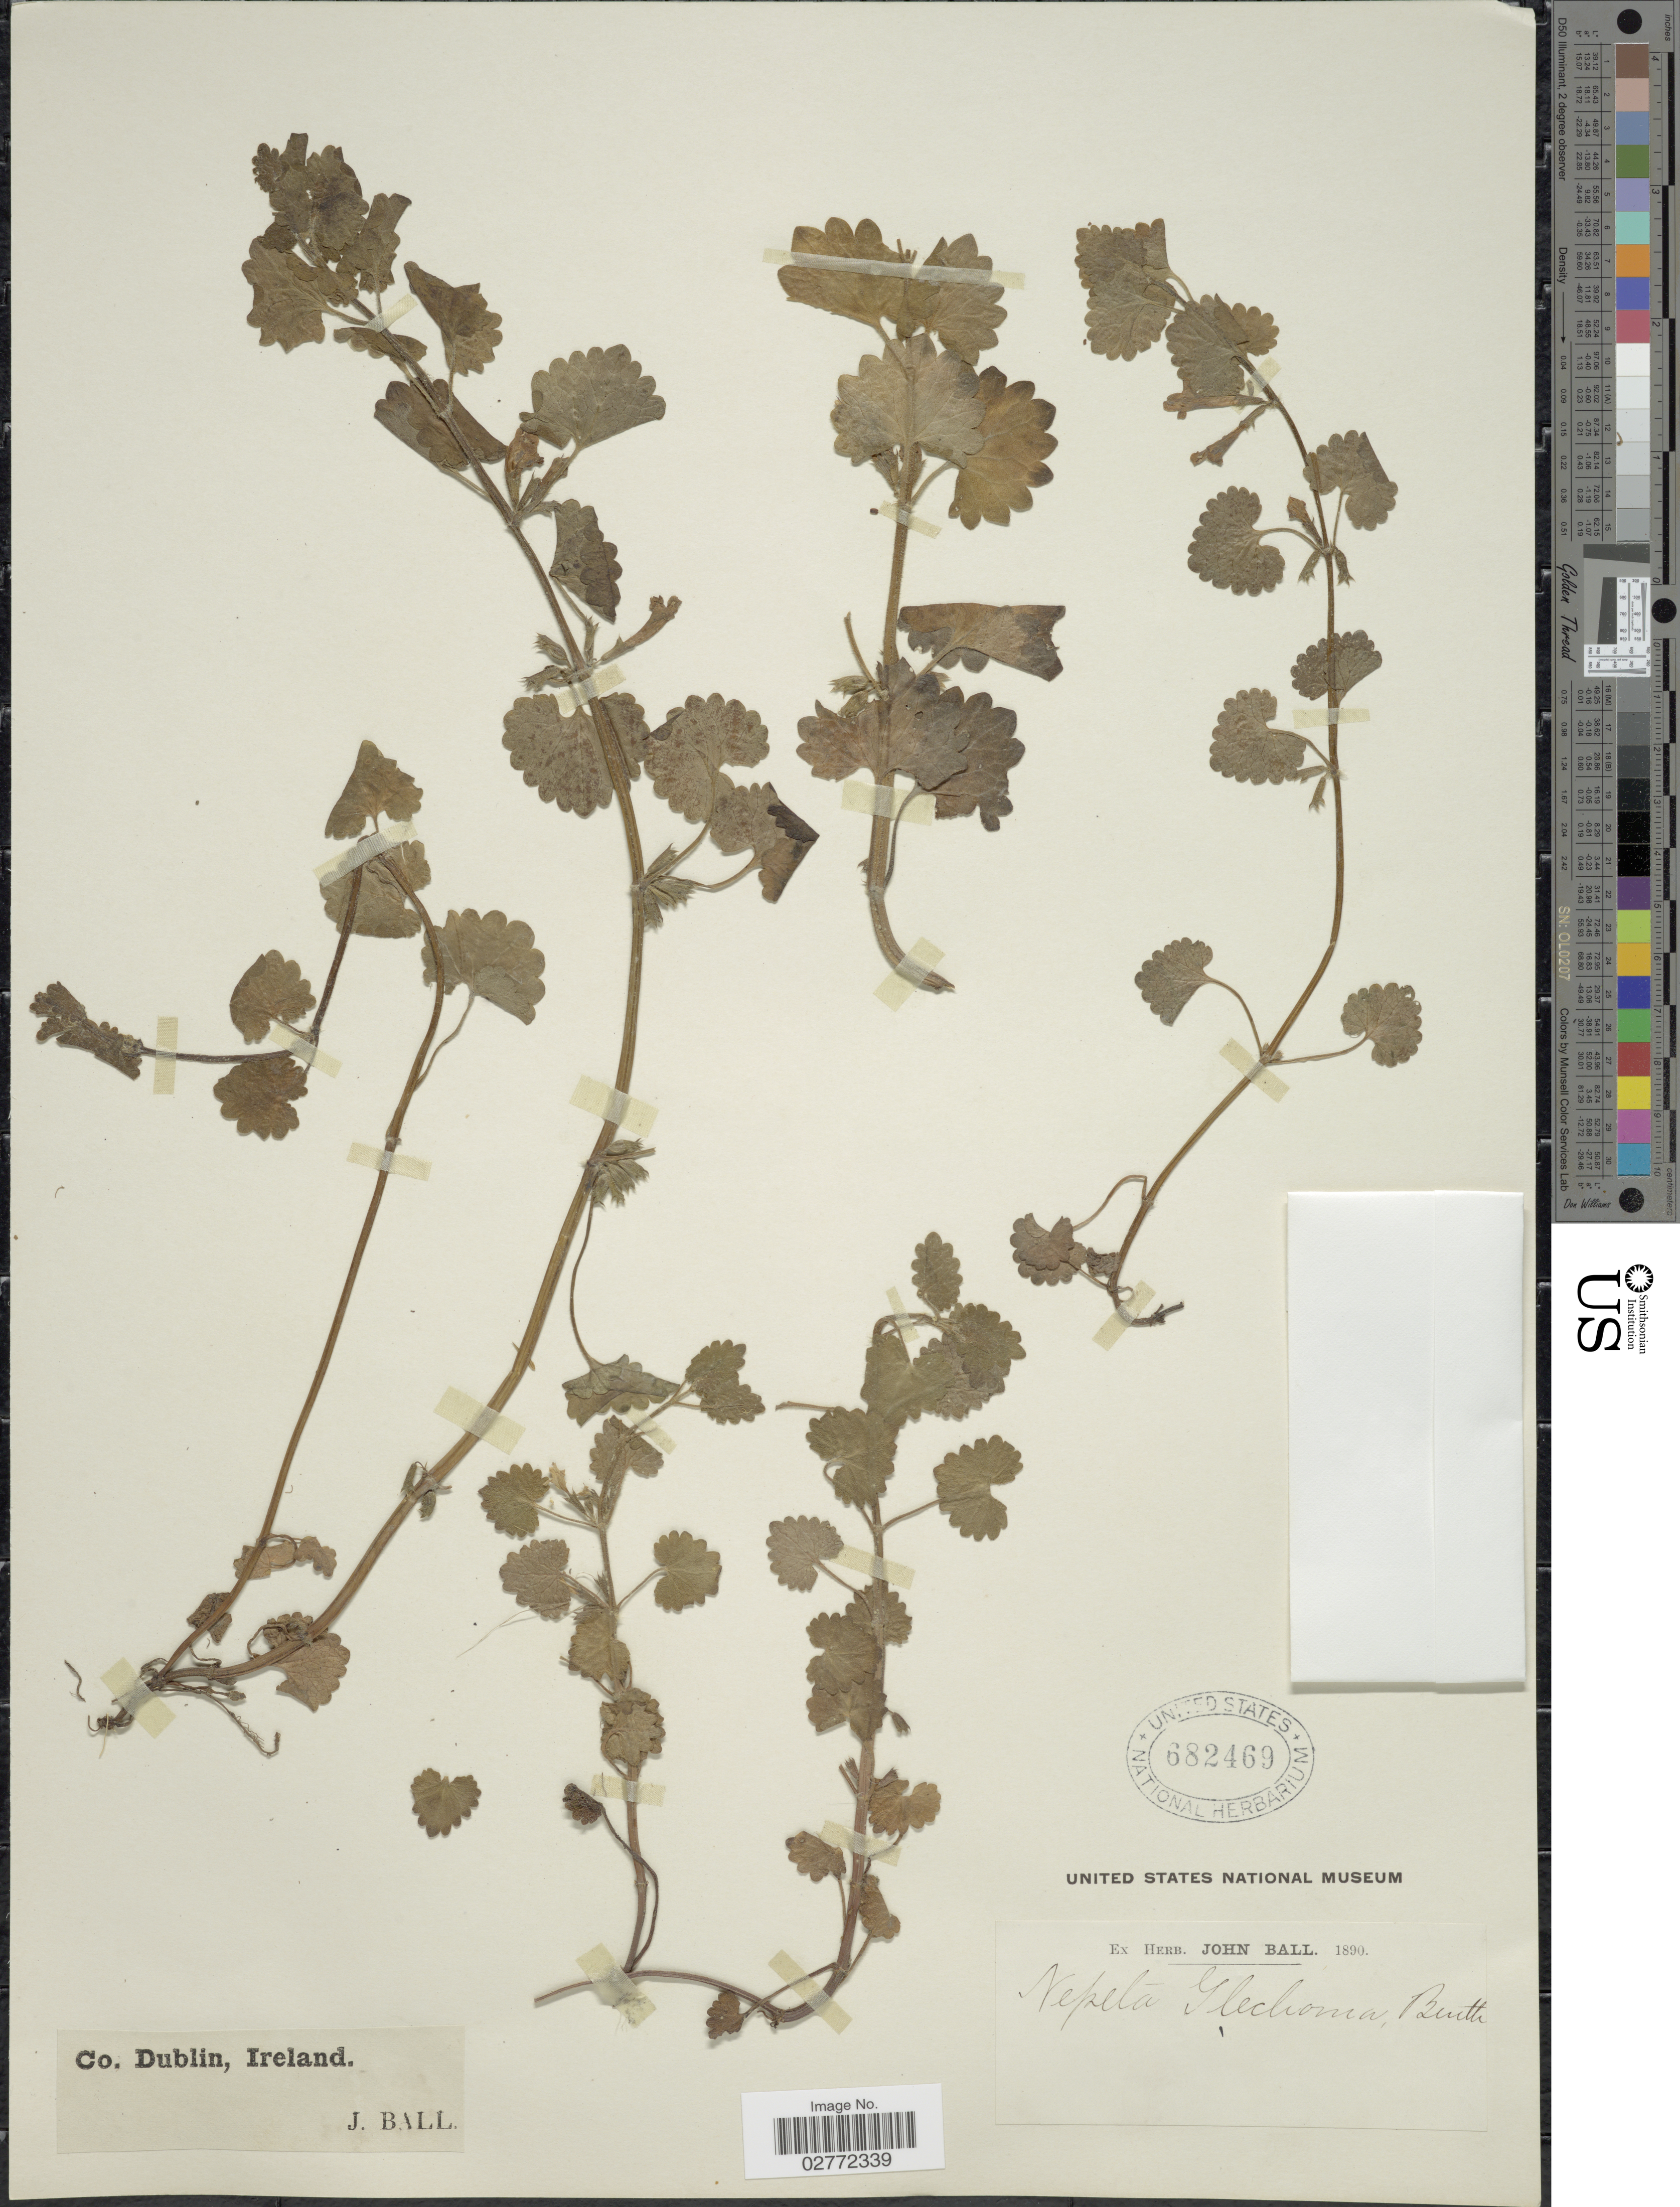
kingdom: Plantae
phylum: Tracheophyta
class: Magnoliopsida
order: Lamiales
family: Lamiaceae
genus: Glechoma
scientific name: Glechoma hederacea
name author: L.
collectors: J. Ball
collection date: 1890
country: Bermuda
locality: Co. Dublin, Ireland.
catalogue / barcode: US 682469